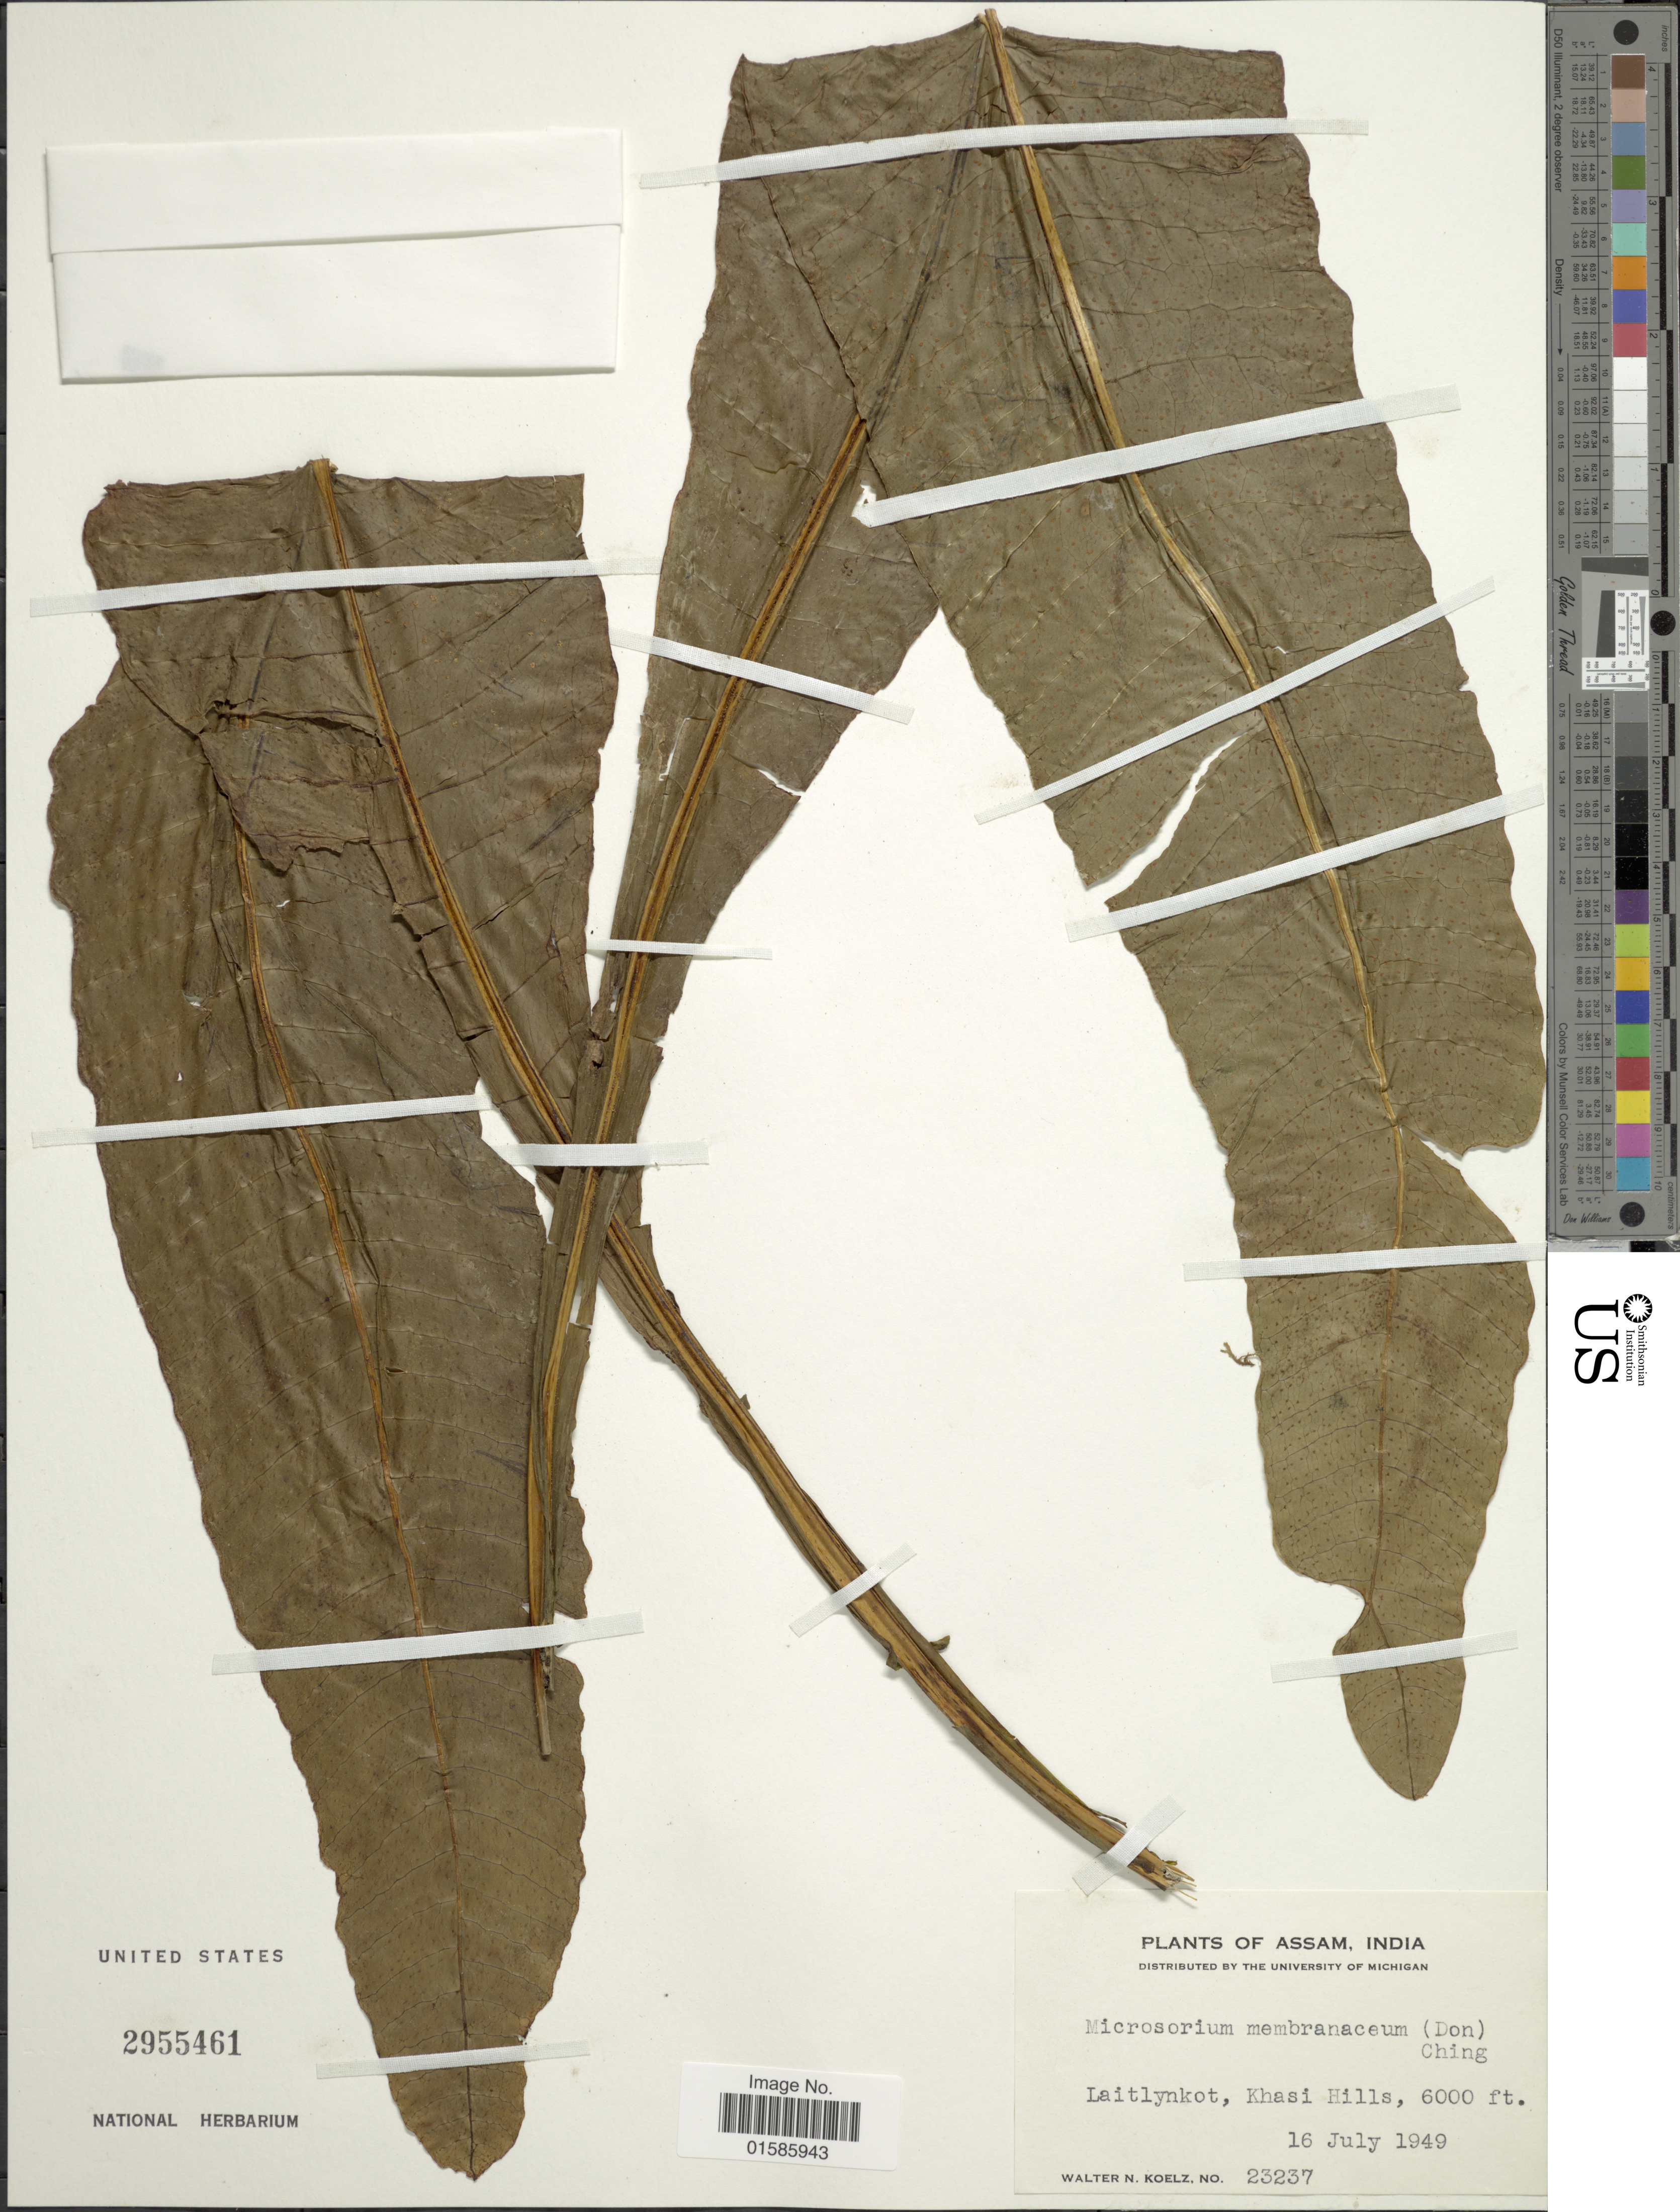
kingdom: Plantae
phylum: Tracheophyta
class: Polypodiopsida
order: Polypodiales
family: Polypodiaceae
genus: Microsorum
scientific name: Microsorum membranaceum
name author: (D. Don) Ching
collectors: W. N. Koelz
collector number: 23237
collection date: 1949-07-16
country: India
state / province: Meghalaya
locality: Laitlynkot, Khasi Hills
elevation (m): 1829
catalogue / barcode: US 2955461